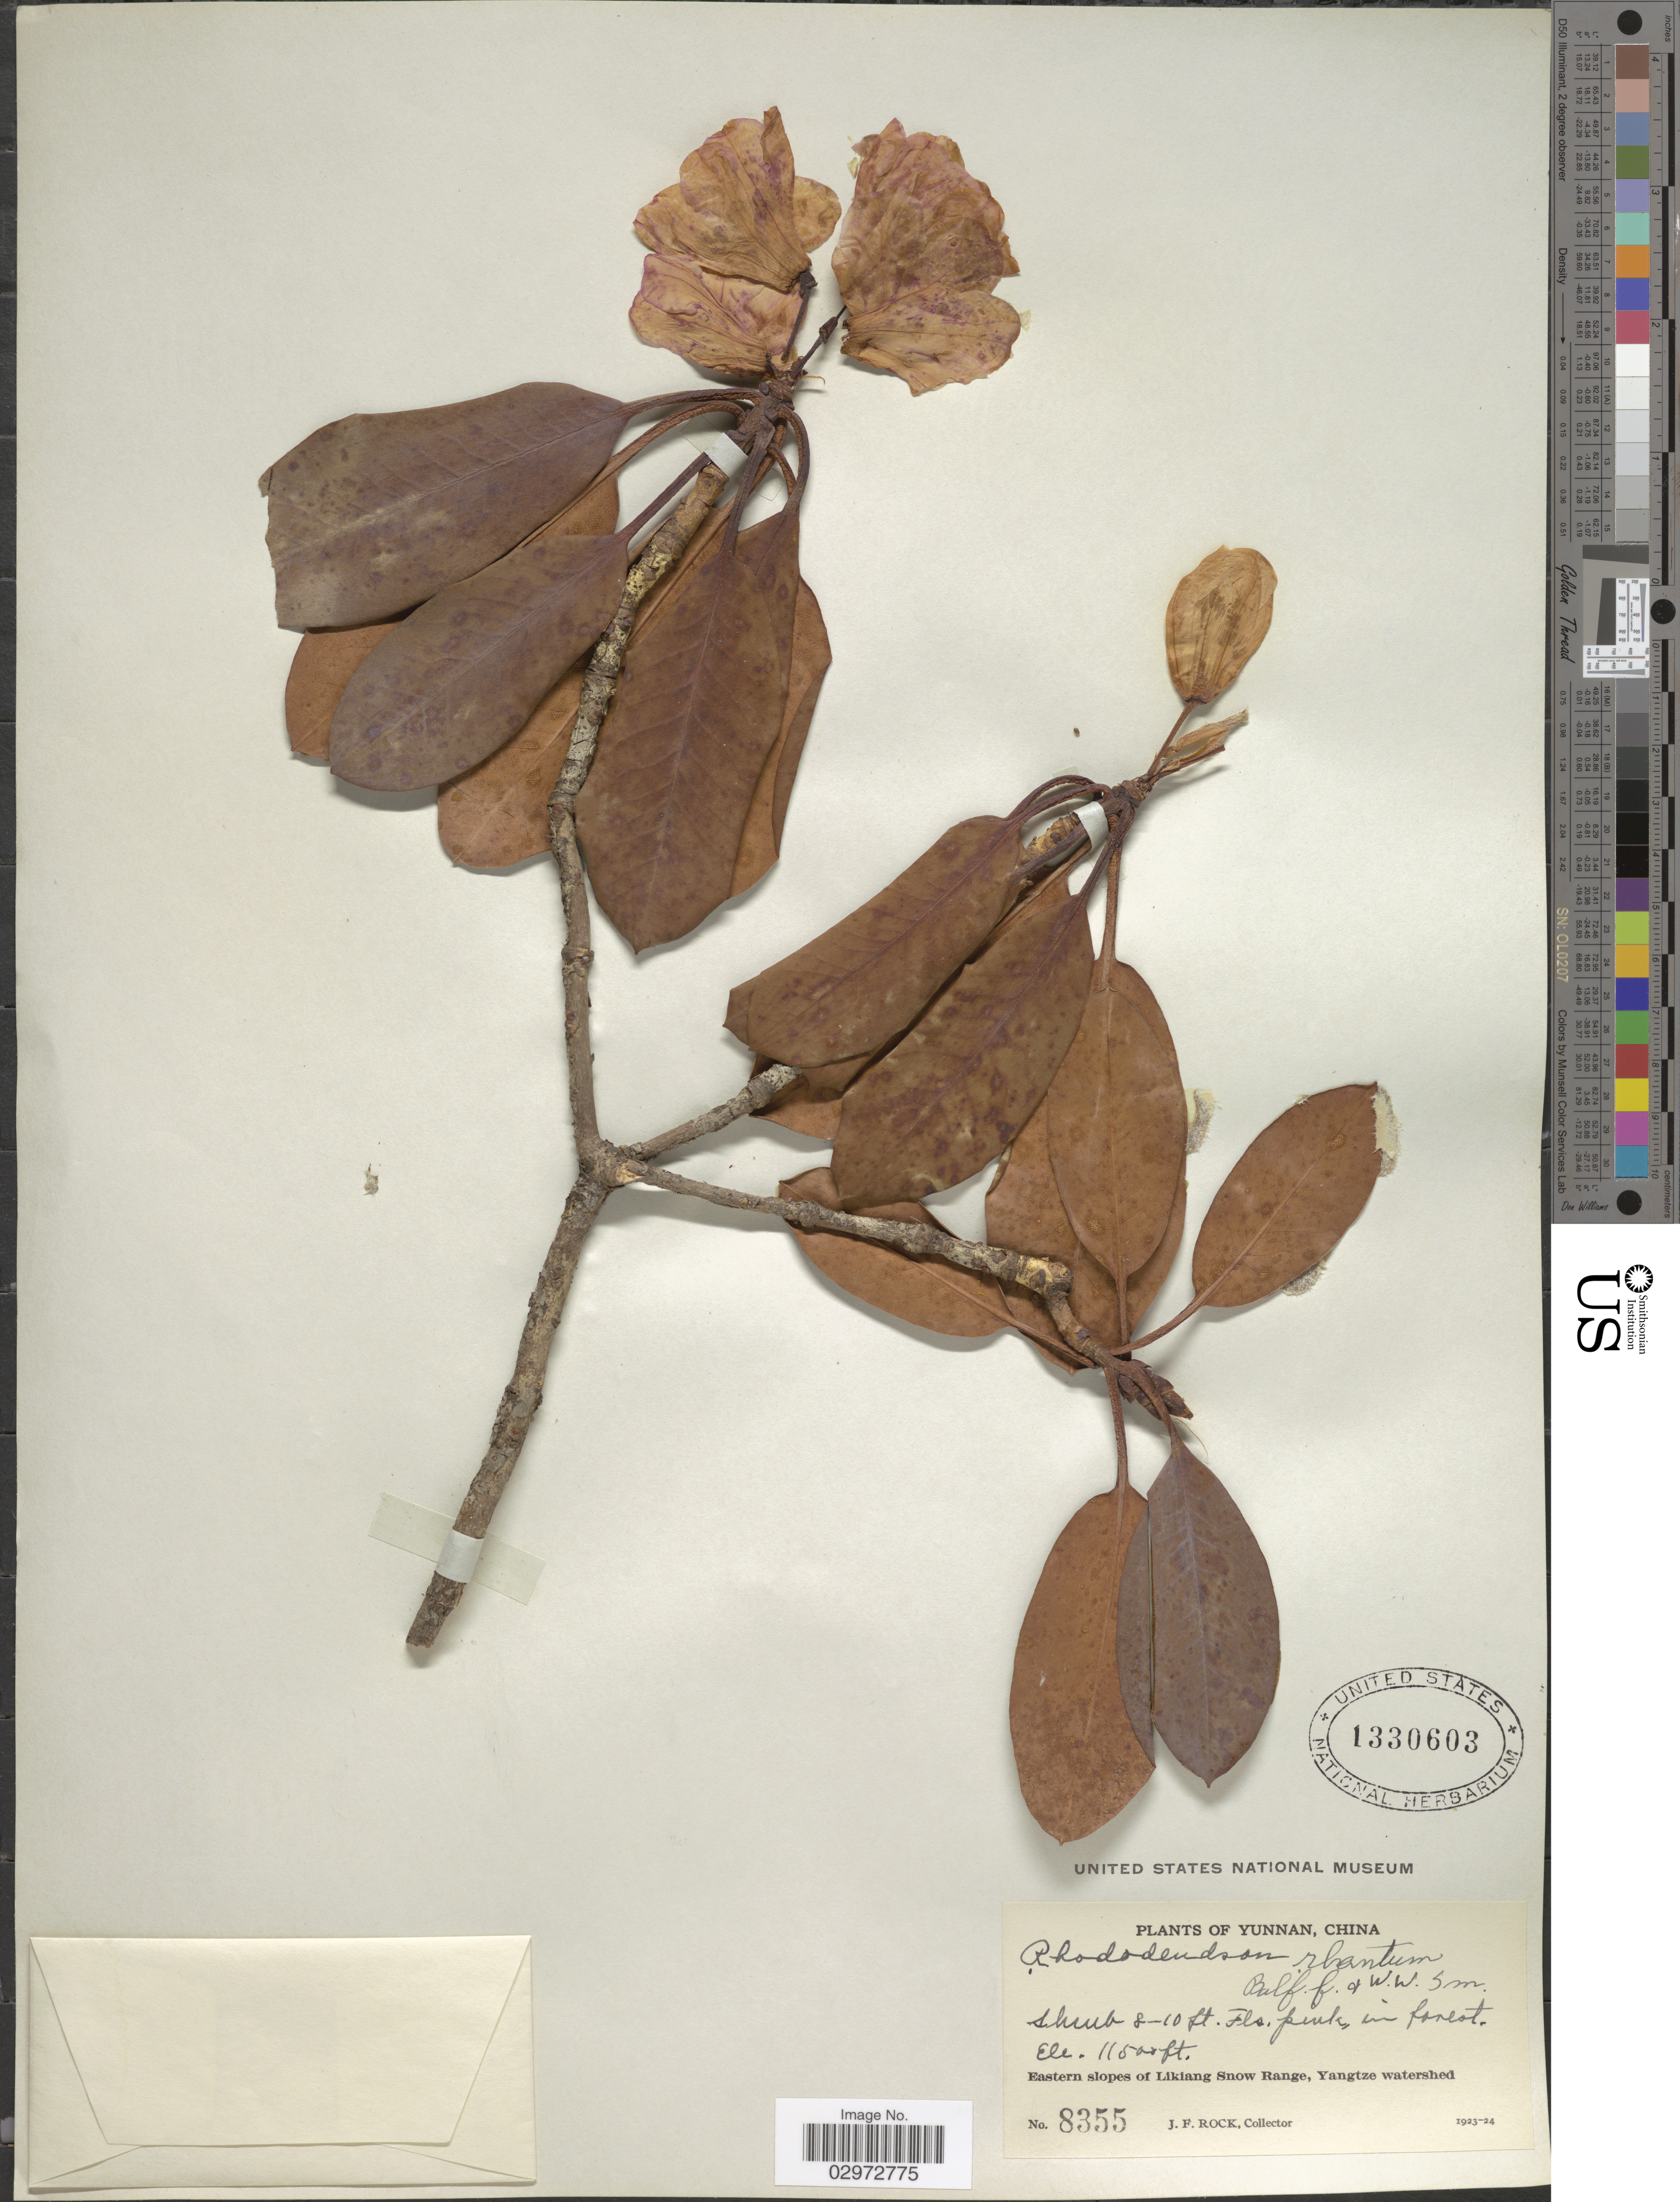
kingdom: Plantae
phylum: Tracheophyta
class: Magnoliopsida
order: Ericales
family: Ericaceae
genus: Rhododendron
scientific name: Rhododendron rhantum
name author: Balf. f. & W.W. Sm.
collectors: J. Rock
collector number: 8355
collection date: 1923/1924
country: China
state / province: Yunnan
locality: Eastern slopes of Likiang Snow Range, Yangtze watershed.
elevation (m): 3505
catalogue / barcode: US 1330603